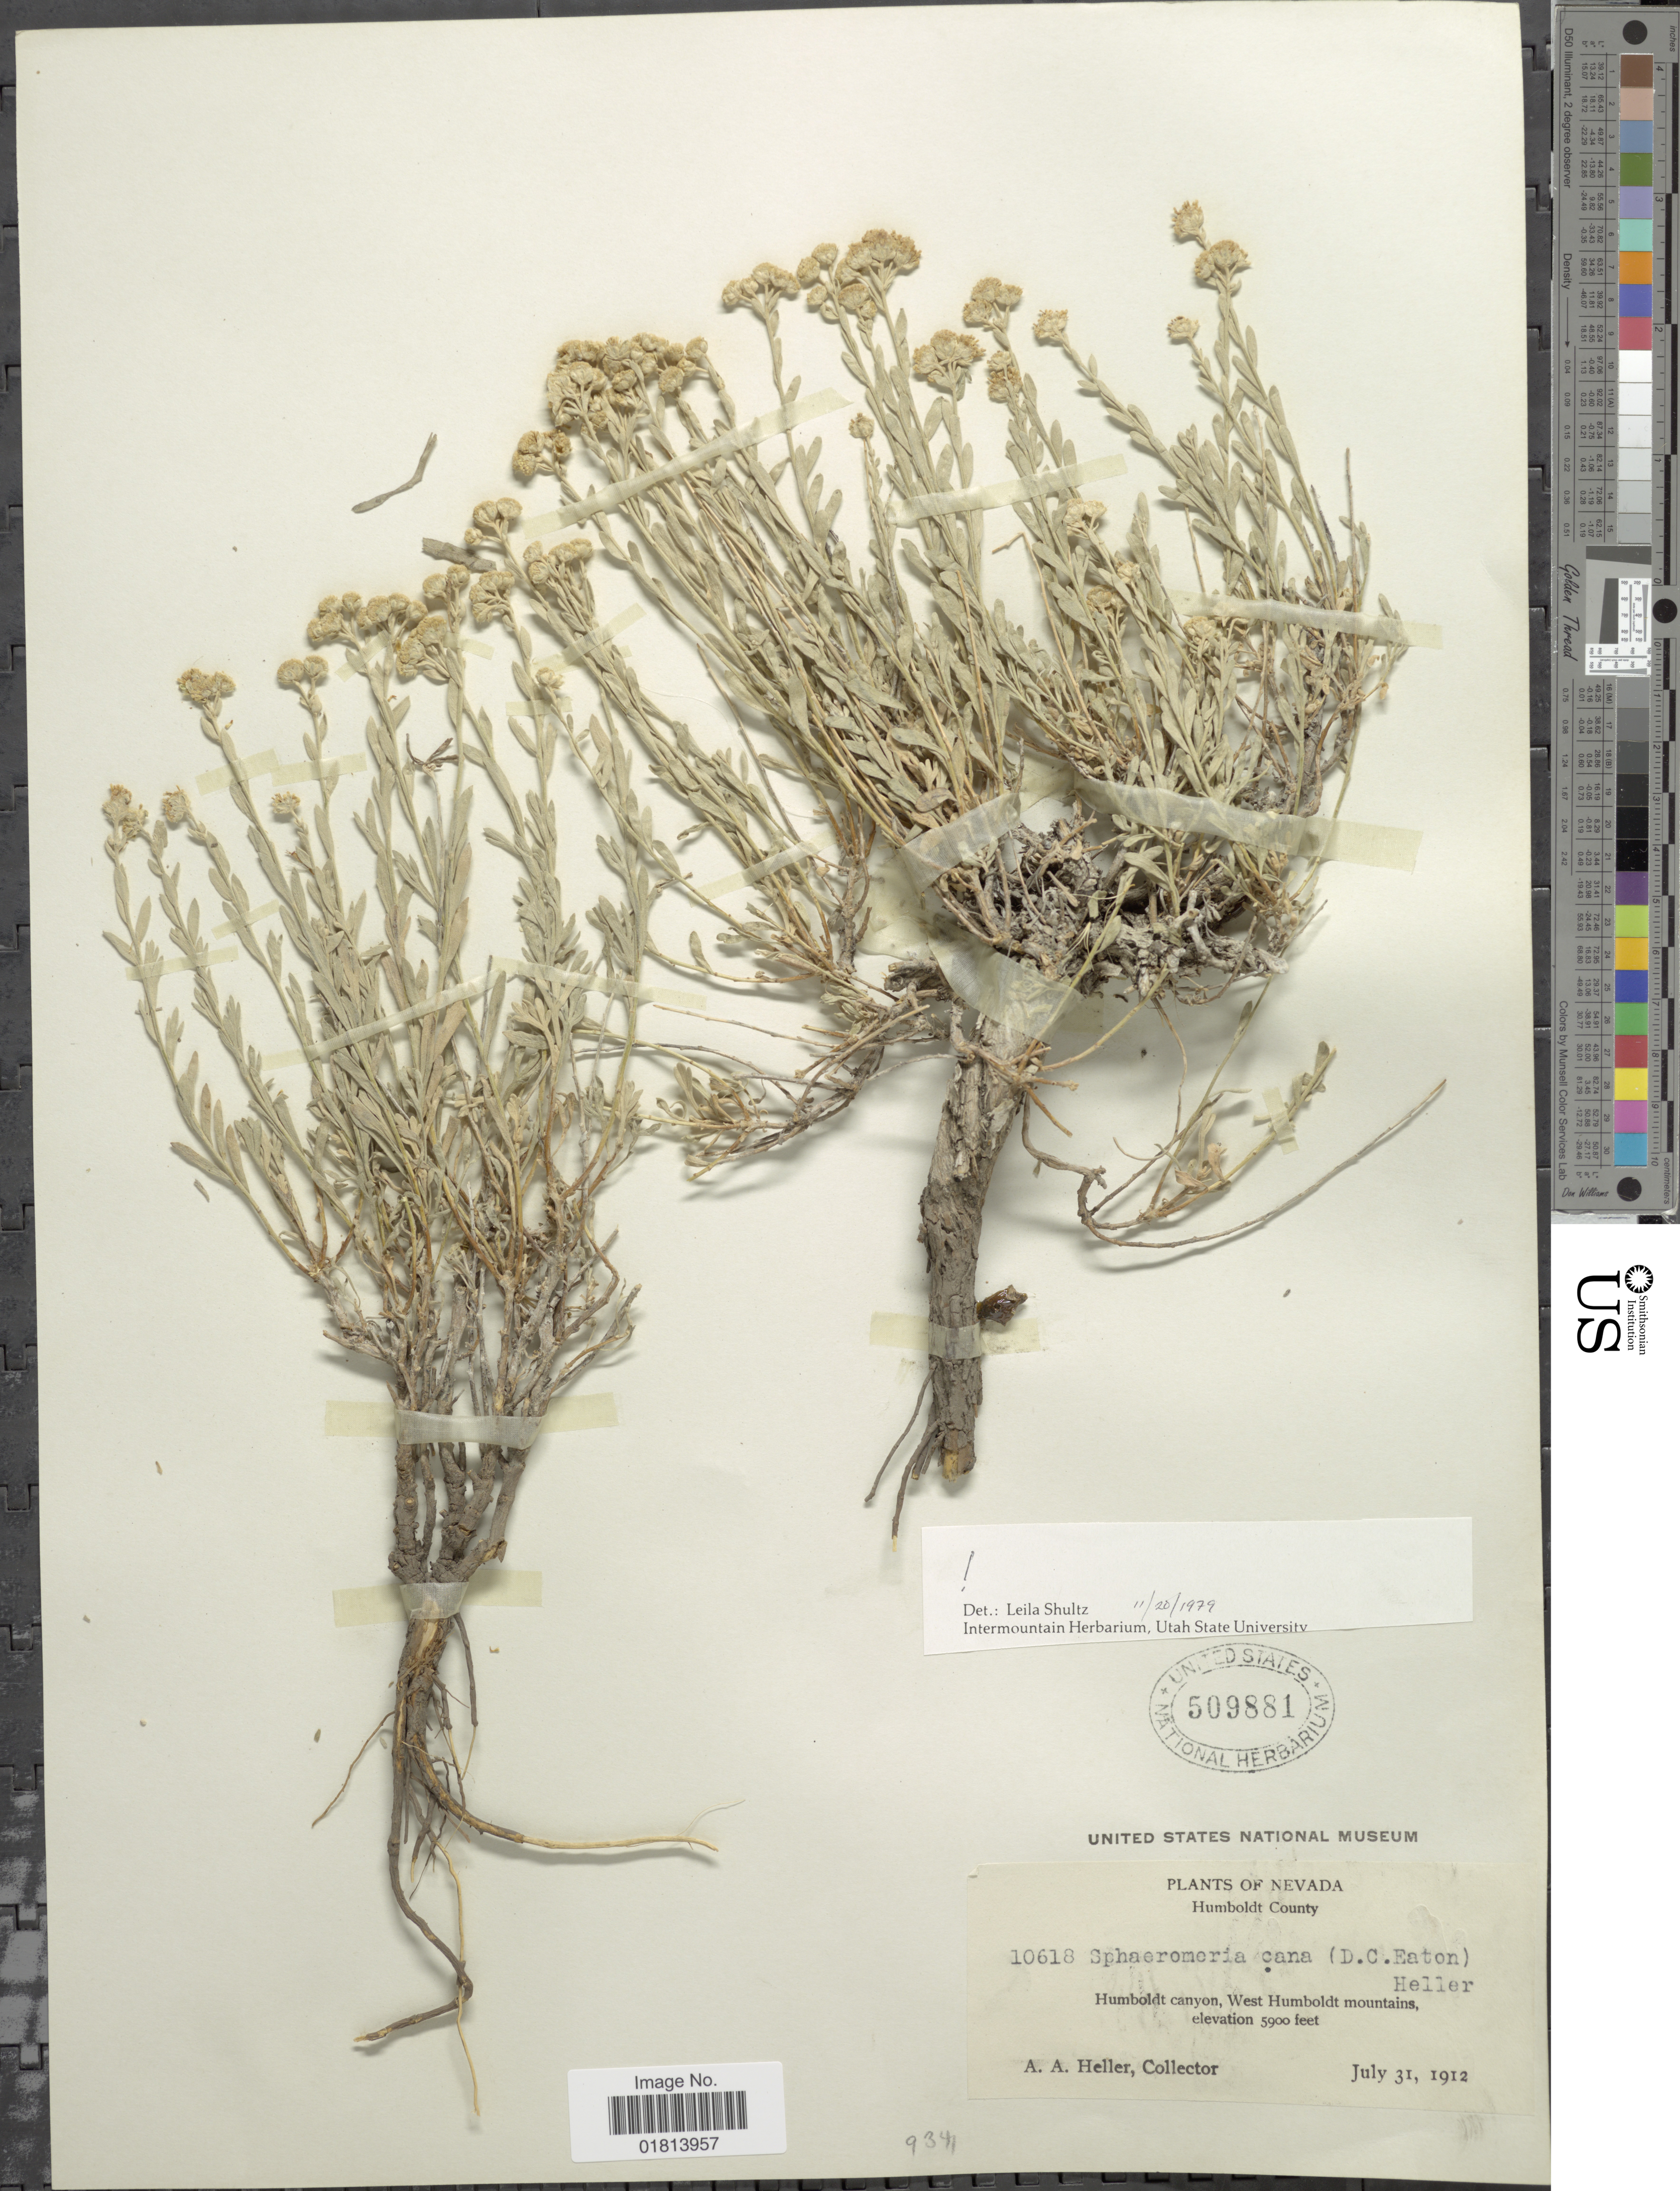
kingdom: Plantae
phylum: Tracheophyta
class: Magnoliopsida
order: Asterales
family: Asteraceae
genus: Sphaeromeria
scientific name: Sphaeromeria cana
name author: (D.C. Eaton) A. Heller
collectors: A. A. Heller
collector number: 10618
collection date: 1912-07-31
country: United States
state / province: Nevada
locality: Humboldt County, Humboldt canyon, West Humboldt mountains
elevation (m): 1798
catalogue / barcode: US 509881